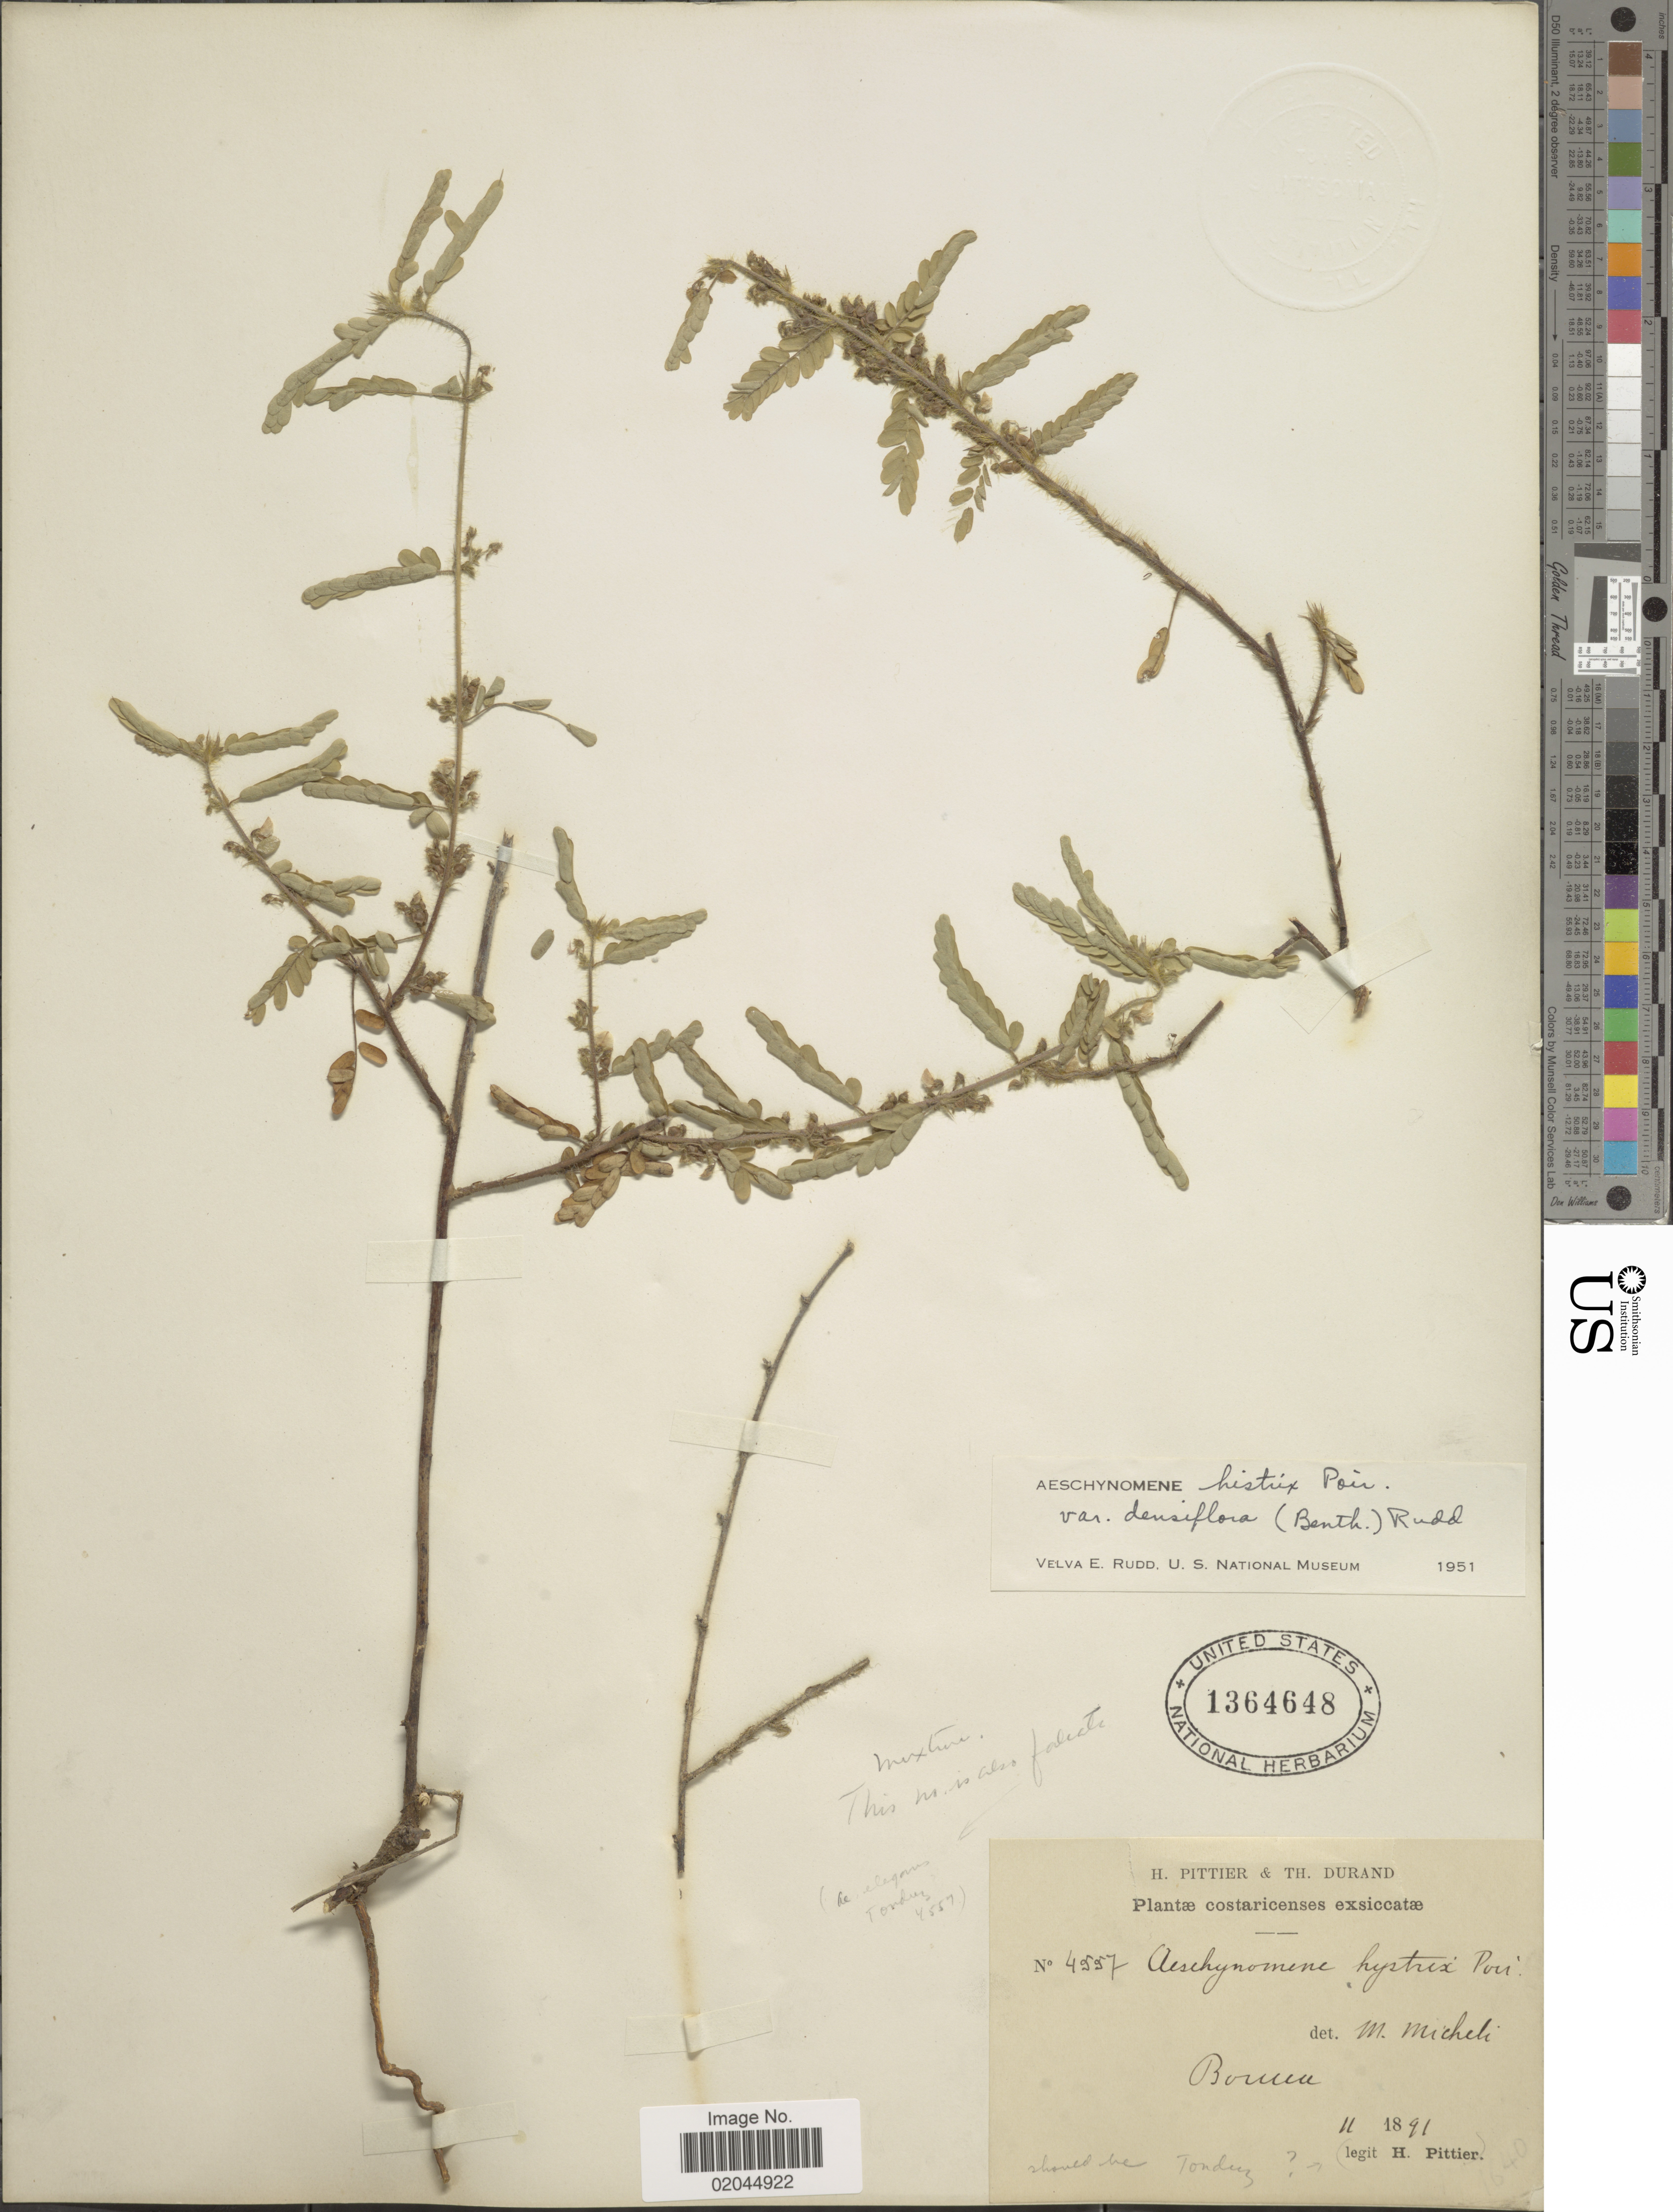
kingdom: Plantae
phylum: Tracheophyta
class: Magnoliopsida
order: Fabales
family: Fabaceae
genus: Aeschynomene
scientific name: Aeschynomene histrix var. densiflora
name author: (Benth.) Rudd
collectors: H. F. Pittier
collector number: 4557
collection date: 1891-11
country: Costa Rica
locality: Boruca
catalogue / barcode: US 1364648